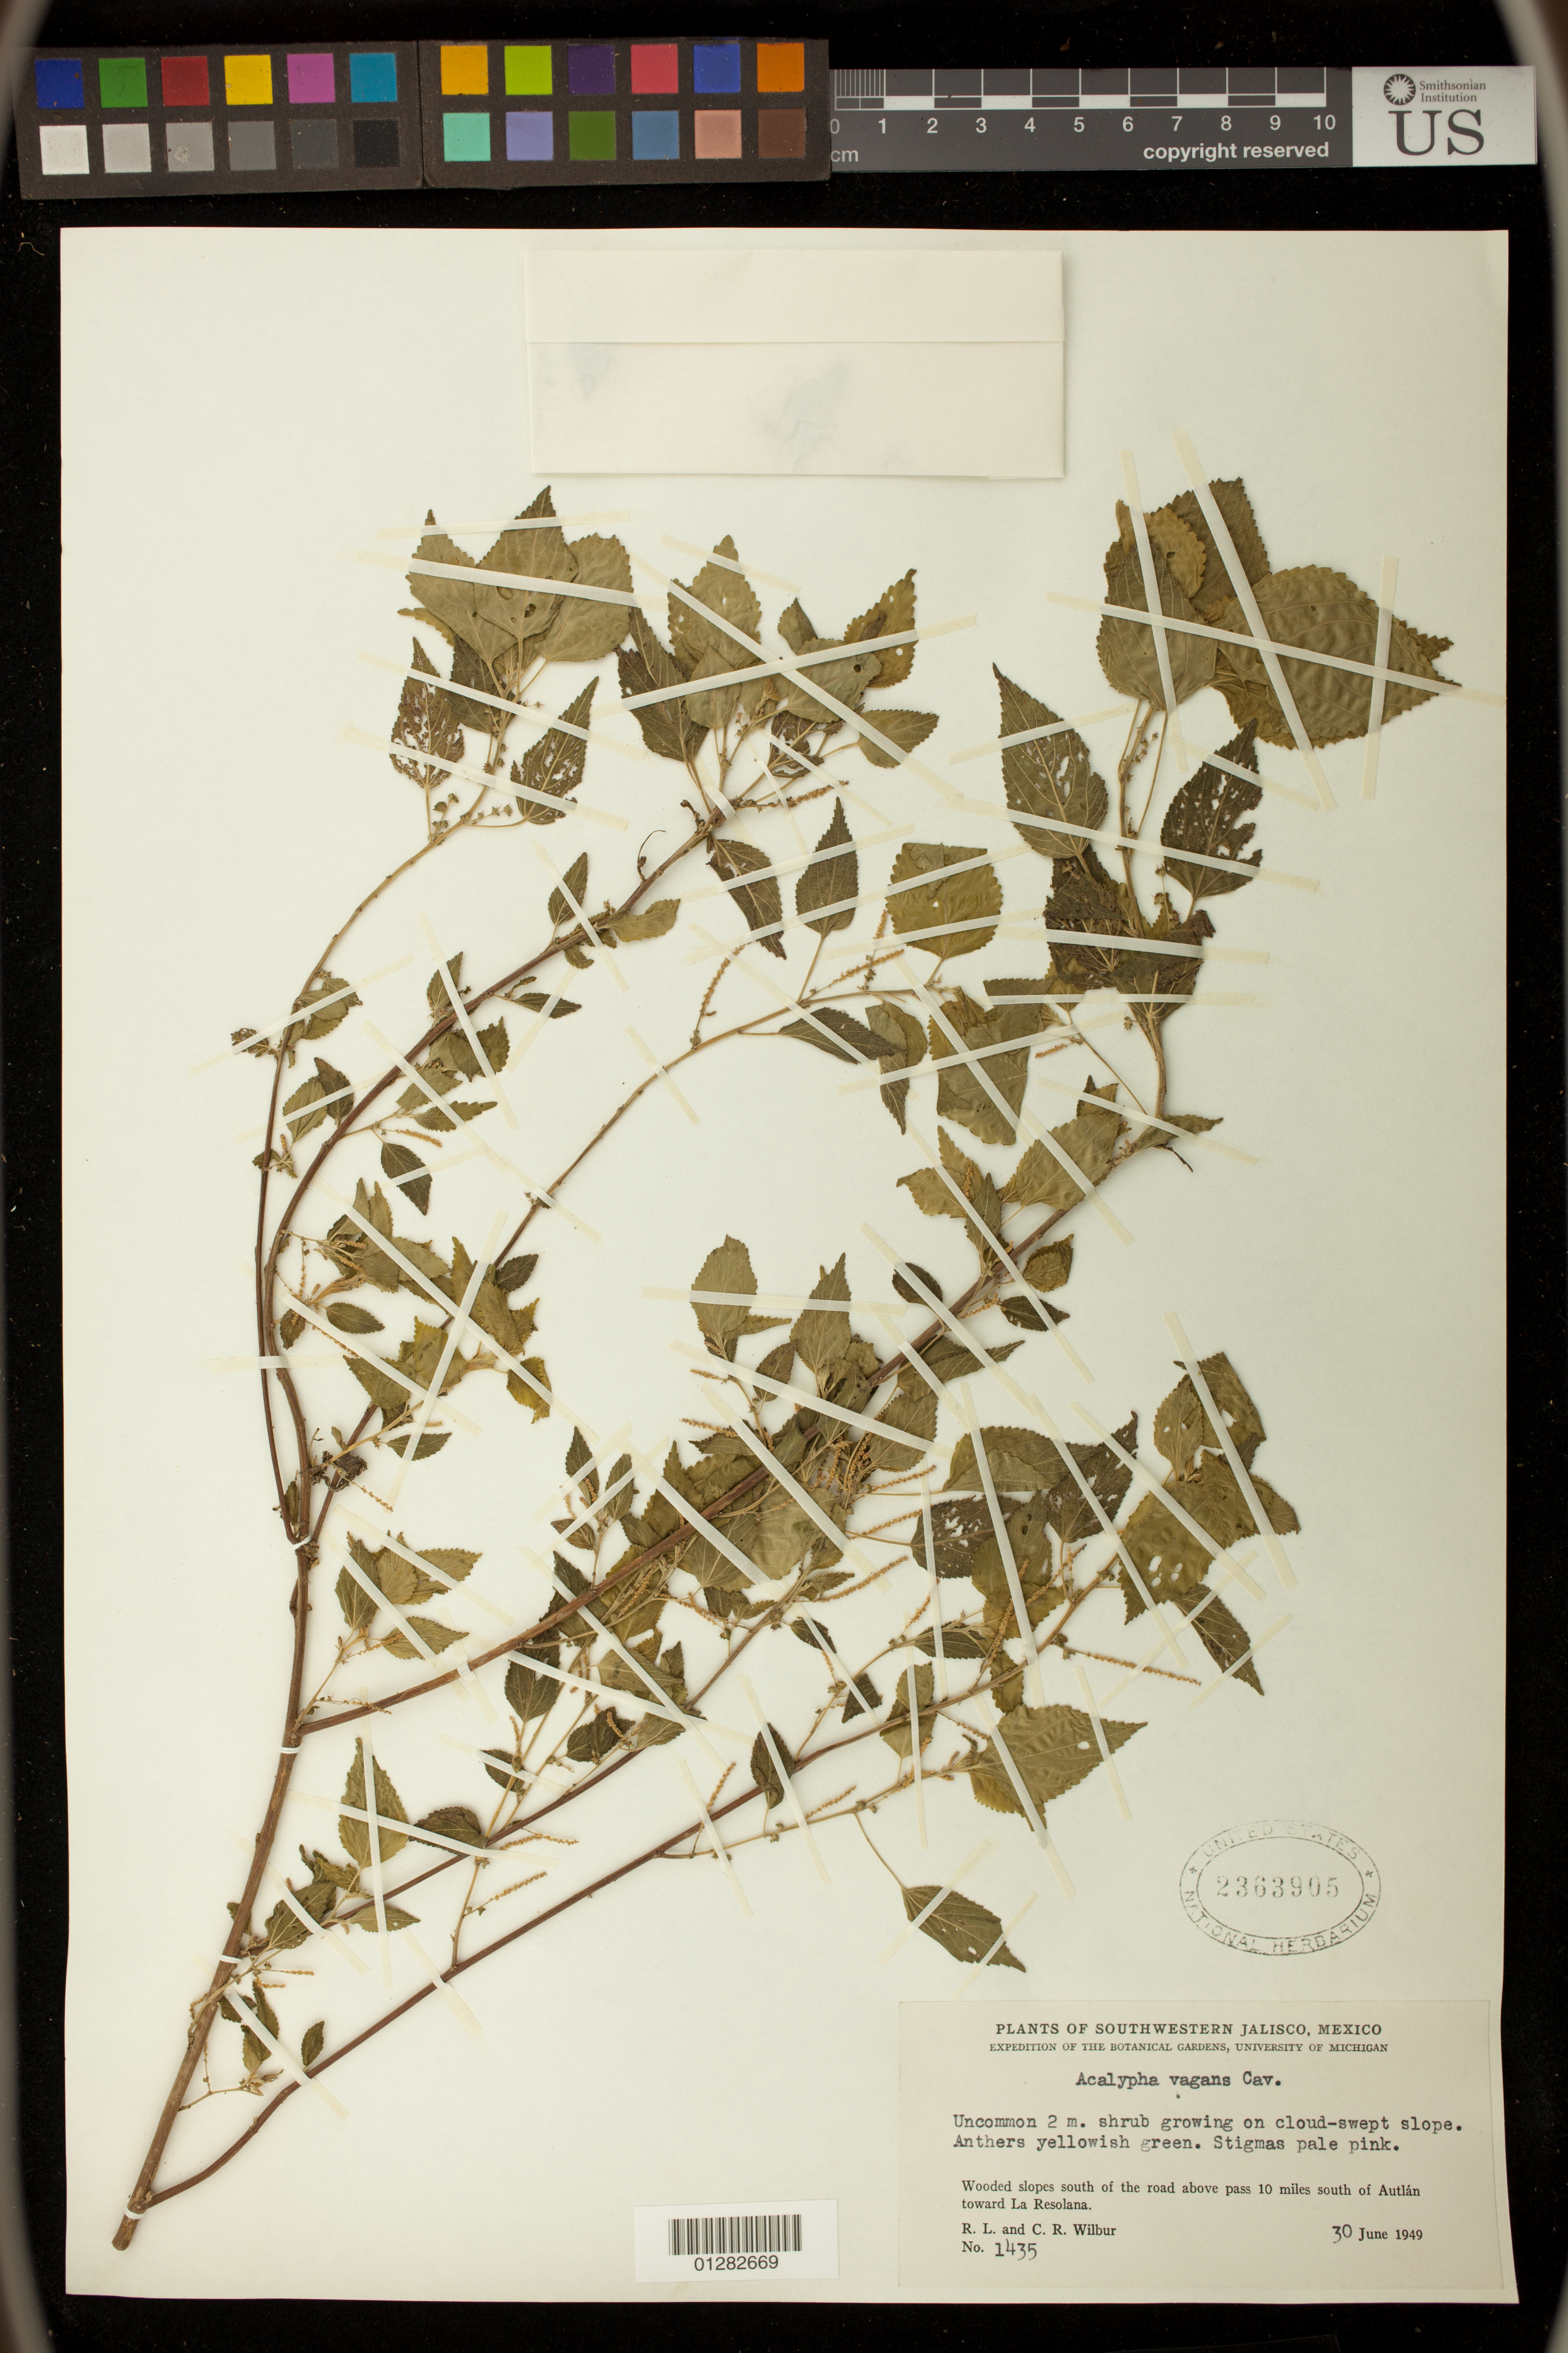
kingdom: Plantae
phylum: Tracheophyta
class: Magnoliopsida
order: Malpighiales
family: Euphorbiaceae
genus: Acalypha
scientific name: Acalypha vagans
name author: Cav.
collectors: C. Thieme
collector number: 1435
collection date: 1949-06-30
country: Mexico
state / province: Jalisco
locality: Wooded slopes south of the road above pass 10 miles south of Autlan toward La Resolana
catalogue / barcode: US 2363905